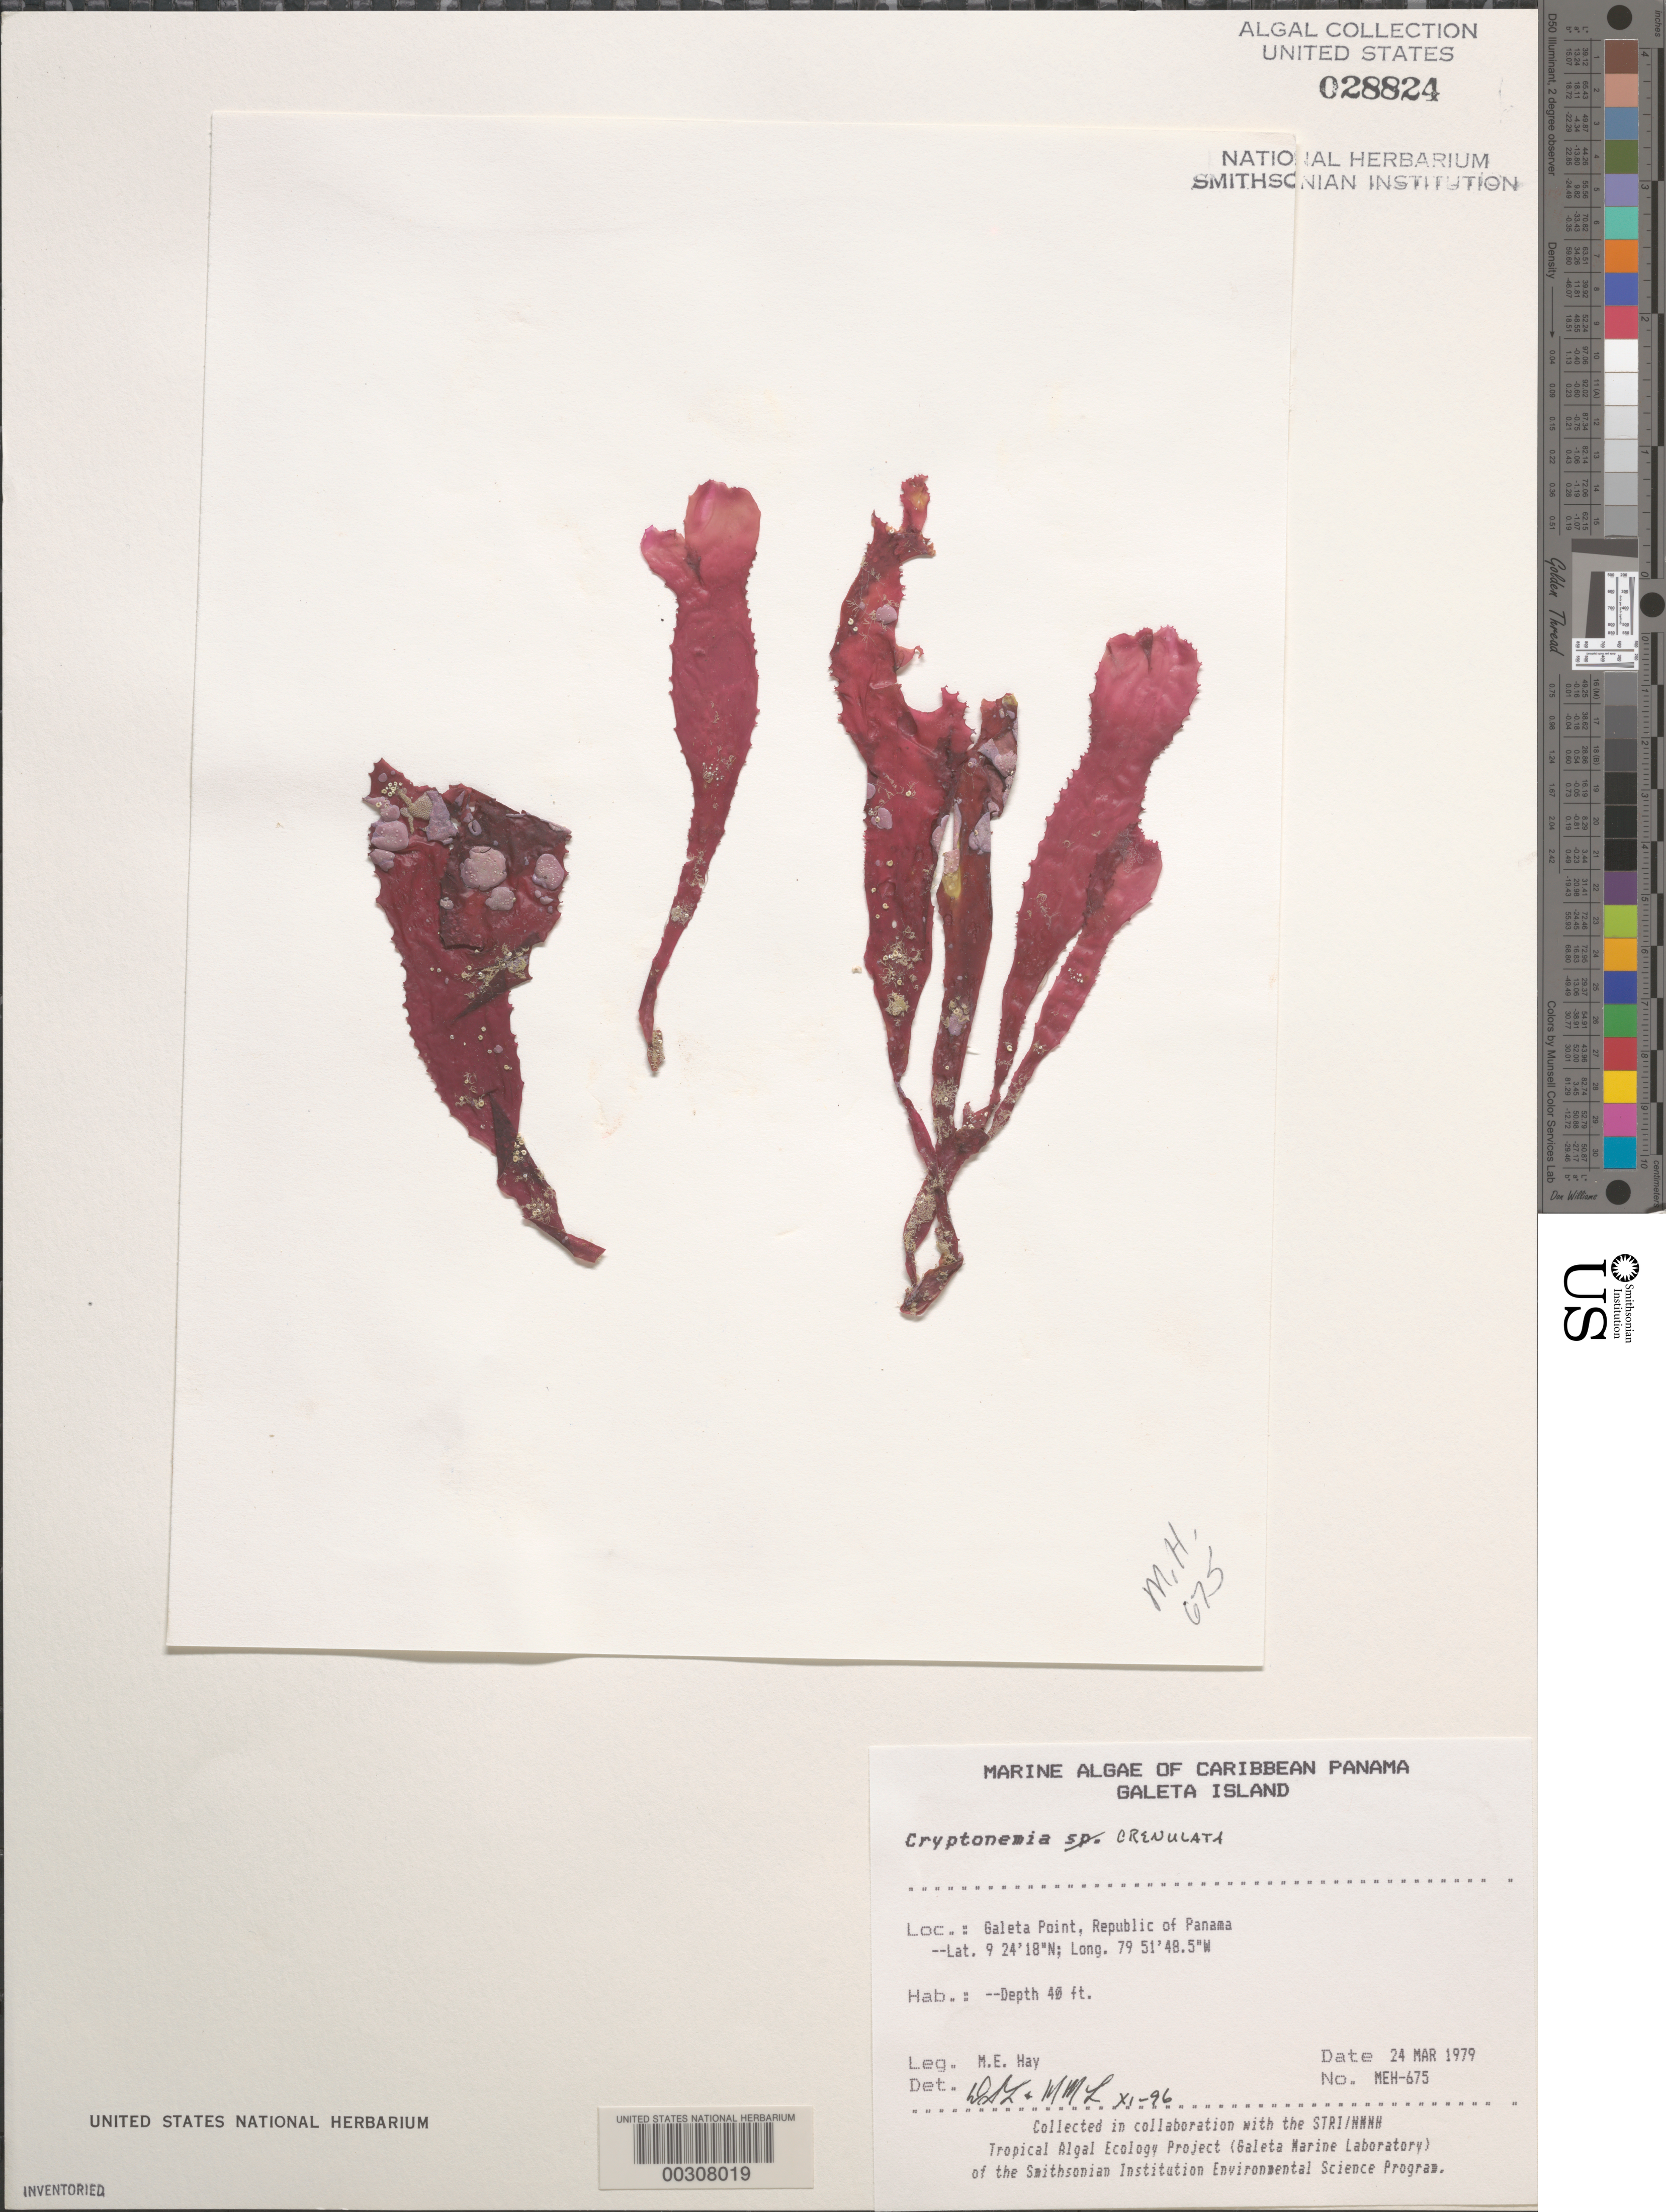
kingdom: Plantae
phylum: Rhodophyta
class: Florideophyceae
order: Halymeniales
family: Halymeniaceae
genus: Cryptonemia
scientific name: Cryptonemia crenulata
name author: (J. Agardh) J. Agardh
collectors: M. E. Hay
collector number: MEH-675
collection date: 1979-03-24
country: Panama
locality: Caribbean Panama. Galeta Island. Galeta Point, Republic of Panama.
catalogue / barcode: US 28824